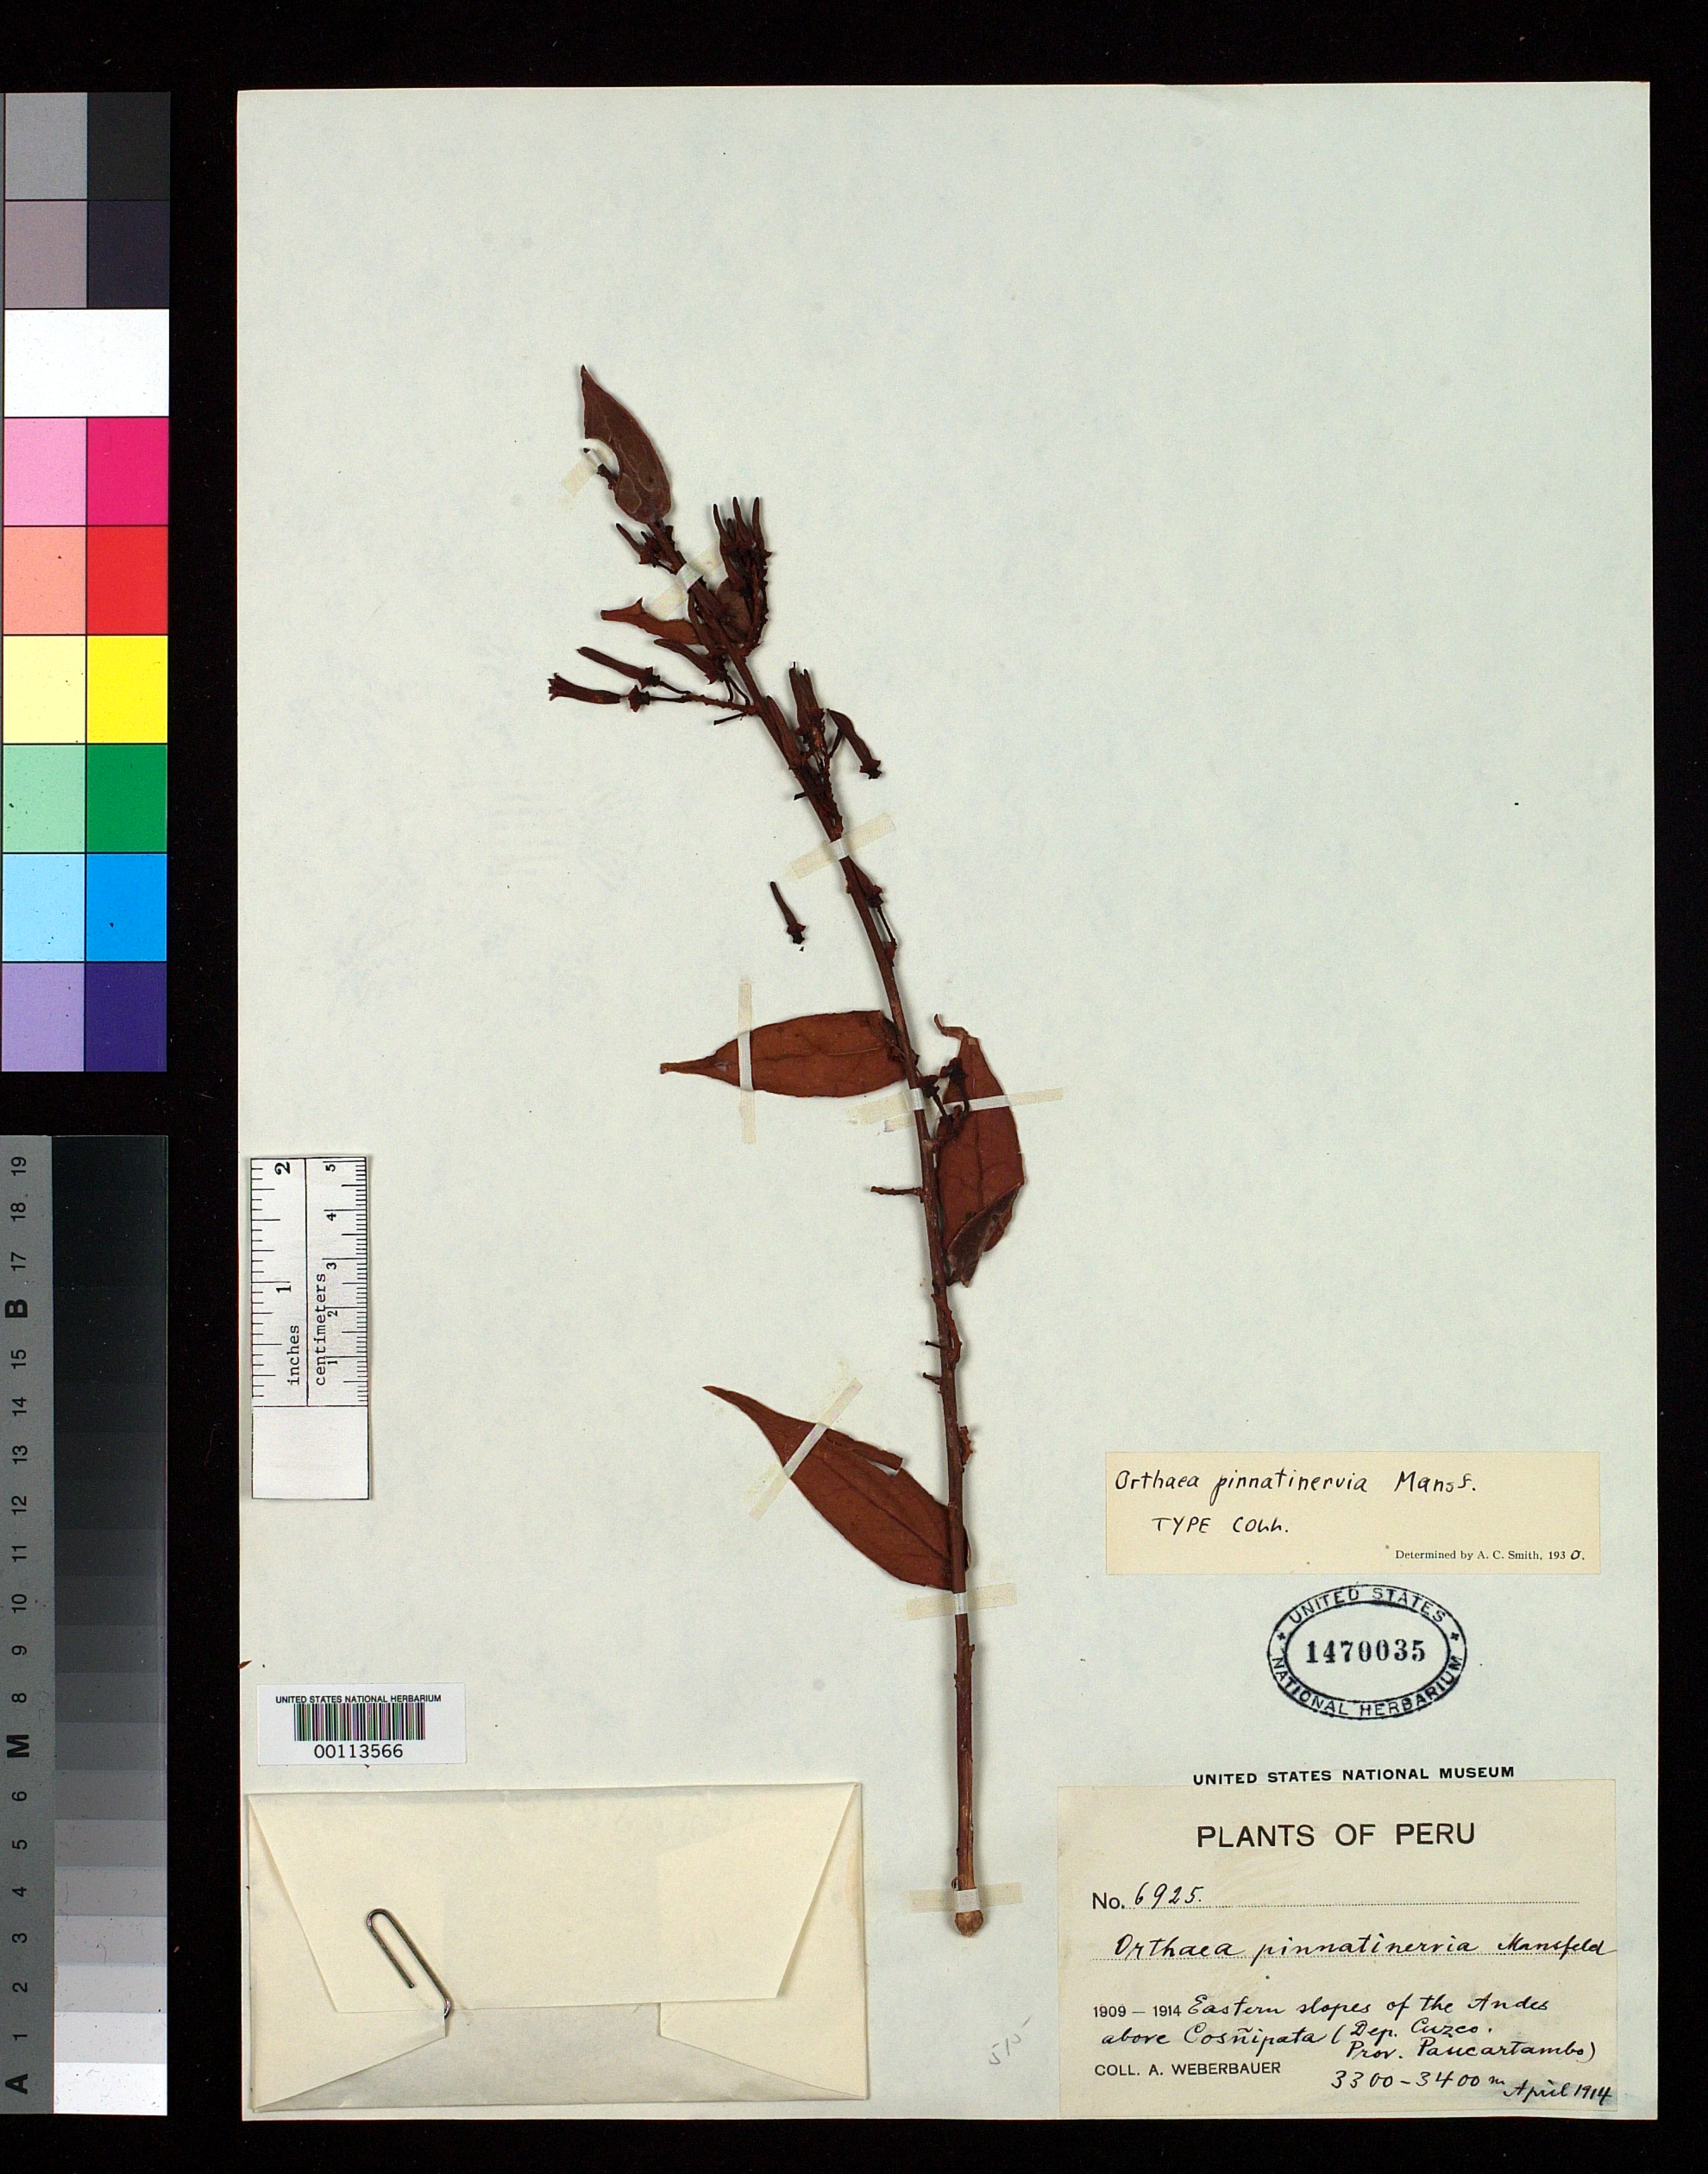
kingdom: Plantae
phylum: Tracheophyta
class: Magnoliopsida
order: Ericales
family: Ericaceae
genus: Orthaea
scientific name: Orthaea pinnatinervia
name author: Mansf.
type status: Isotype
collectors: A. Weberbauer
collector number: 6925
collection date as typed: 25 Apr 1914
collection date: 1914-04-25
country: Peru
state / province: Cusco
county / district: Paucartambo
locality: Andes above Cosñipata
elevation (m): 3300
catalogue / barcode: US 1470035